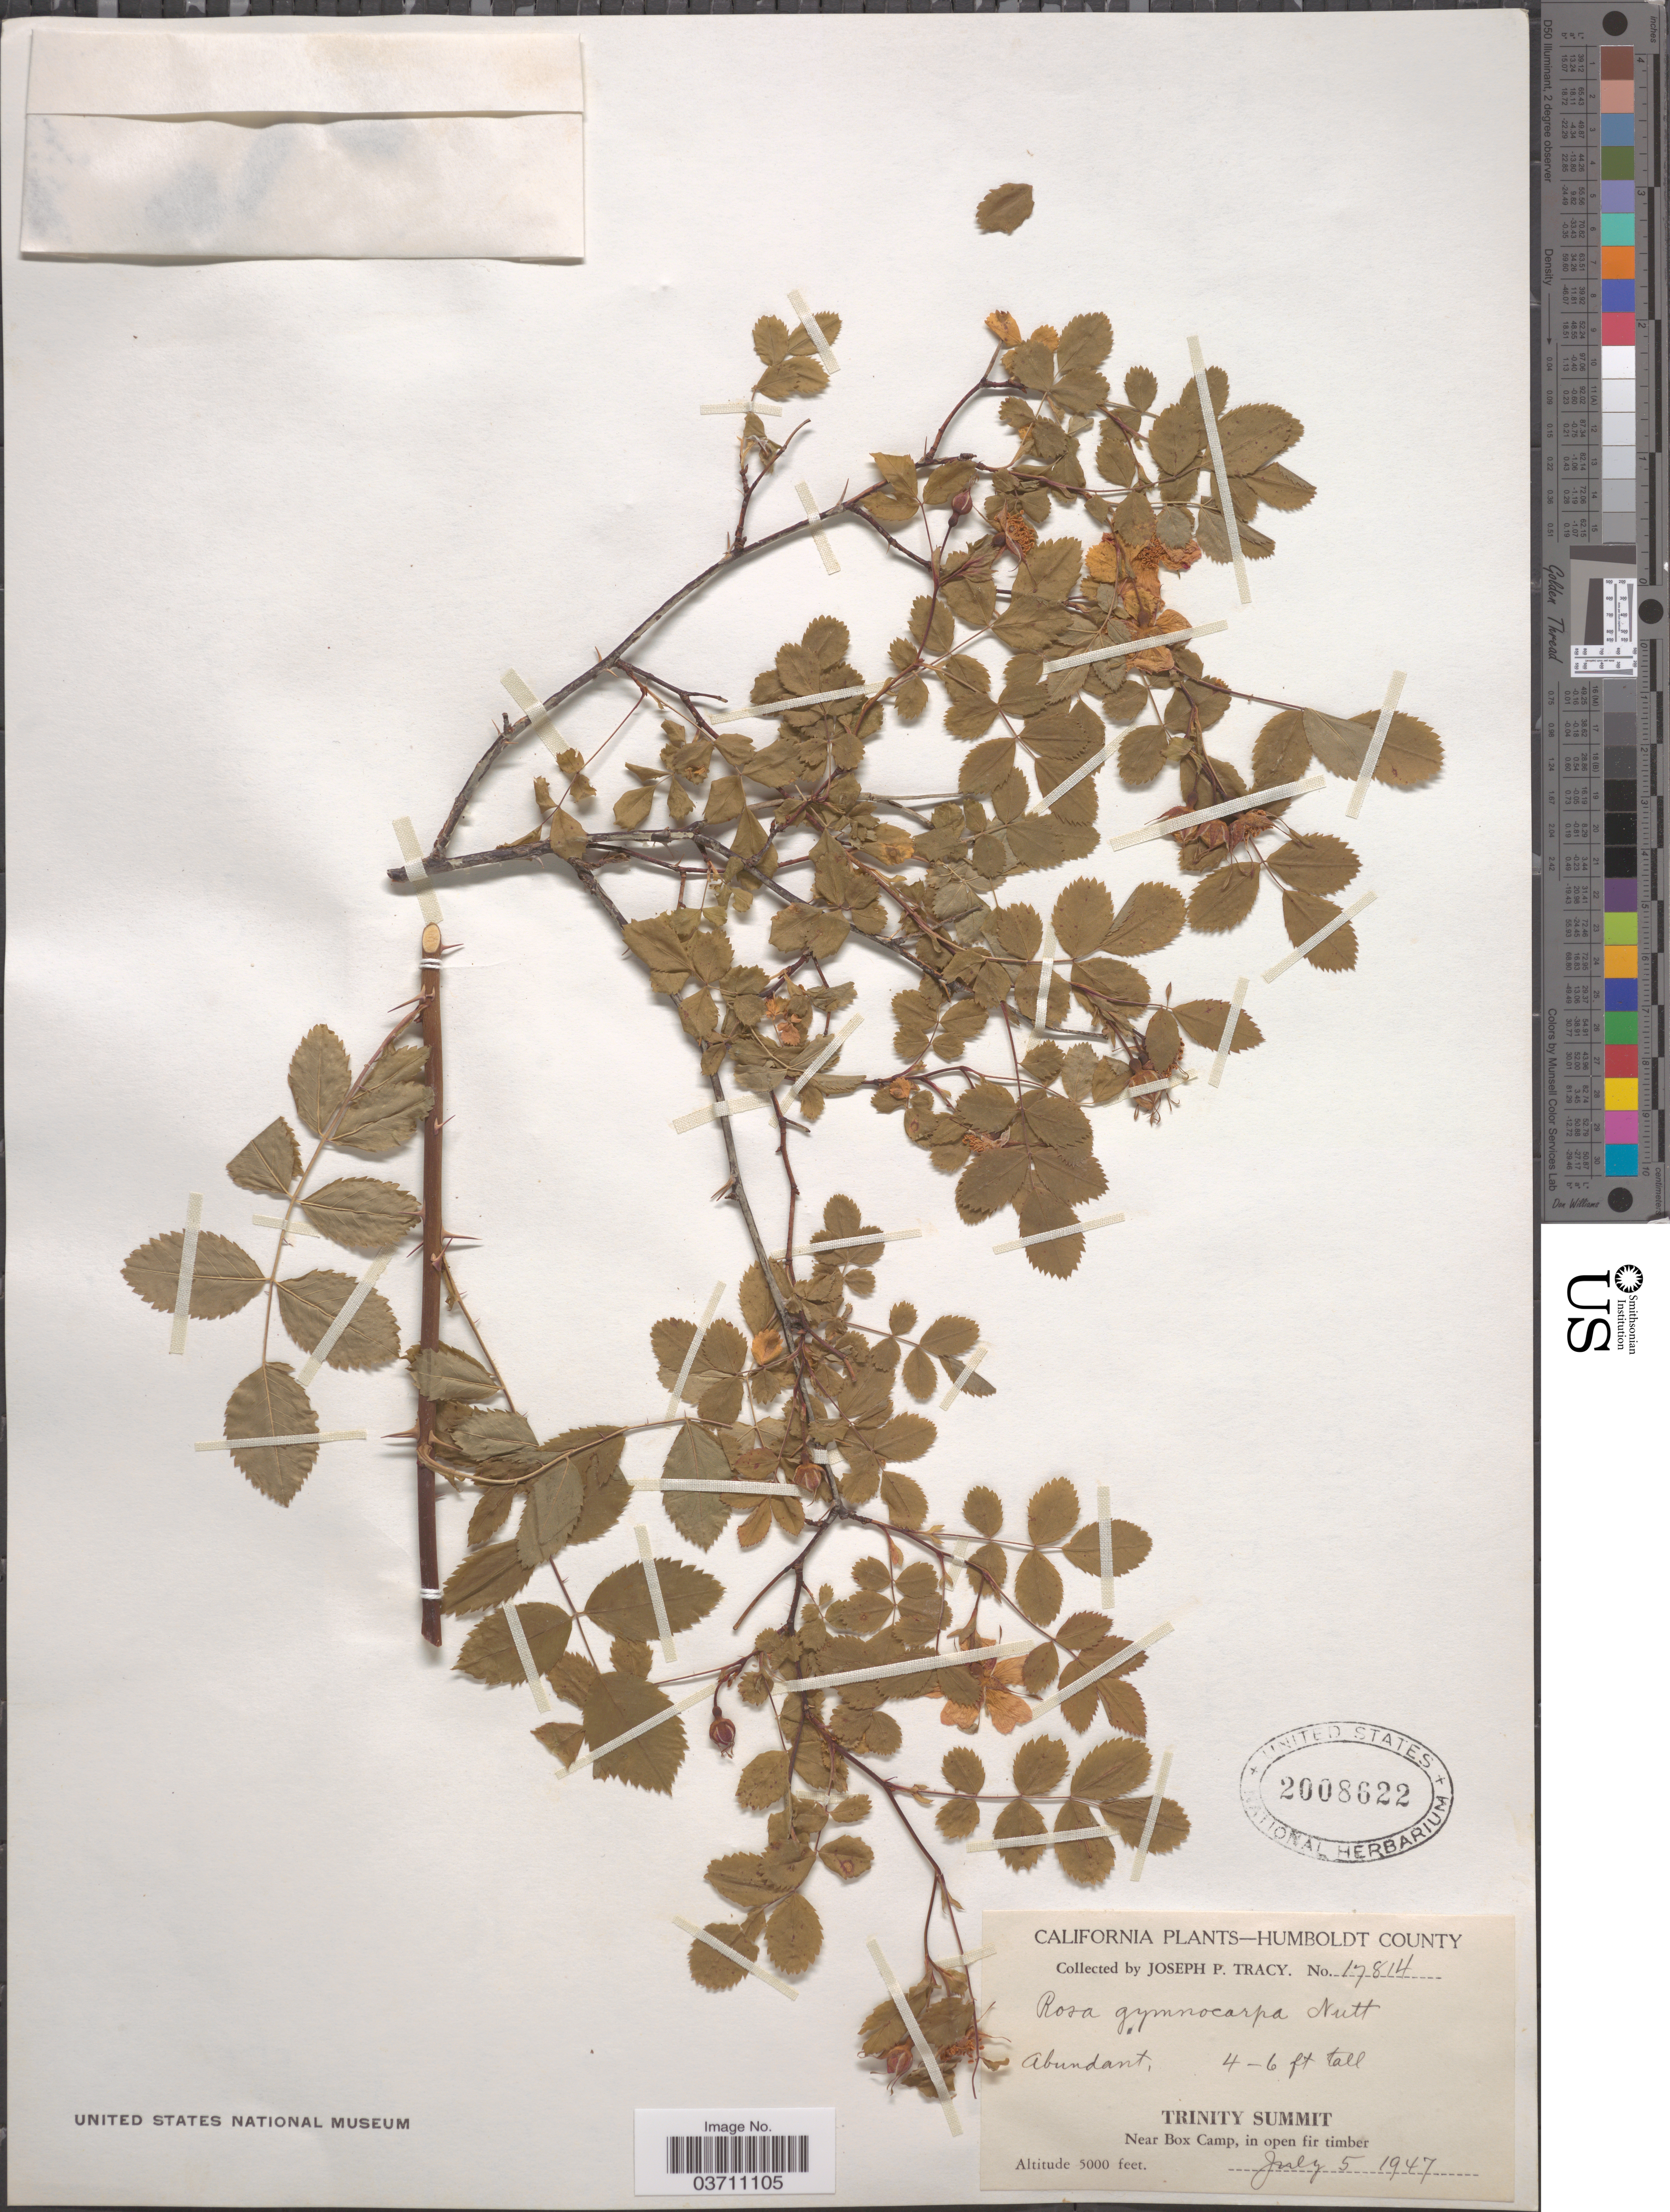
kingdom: Plantae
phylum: Tracheophyta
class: Magnoliopsida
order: Rosales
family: Rosaceae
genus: Rosa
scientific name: Rosa gymnocarpa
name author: Nutt.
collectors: J. Tracy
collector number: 17814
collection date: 1947-07-05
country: United States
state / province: California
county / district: Humboldt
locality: Humboldt County. Trinity Summit. Near Box Camp, in open fir timber.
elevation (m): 1524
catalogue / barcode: US 2008622